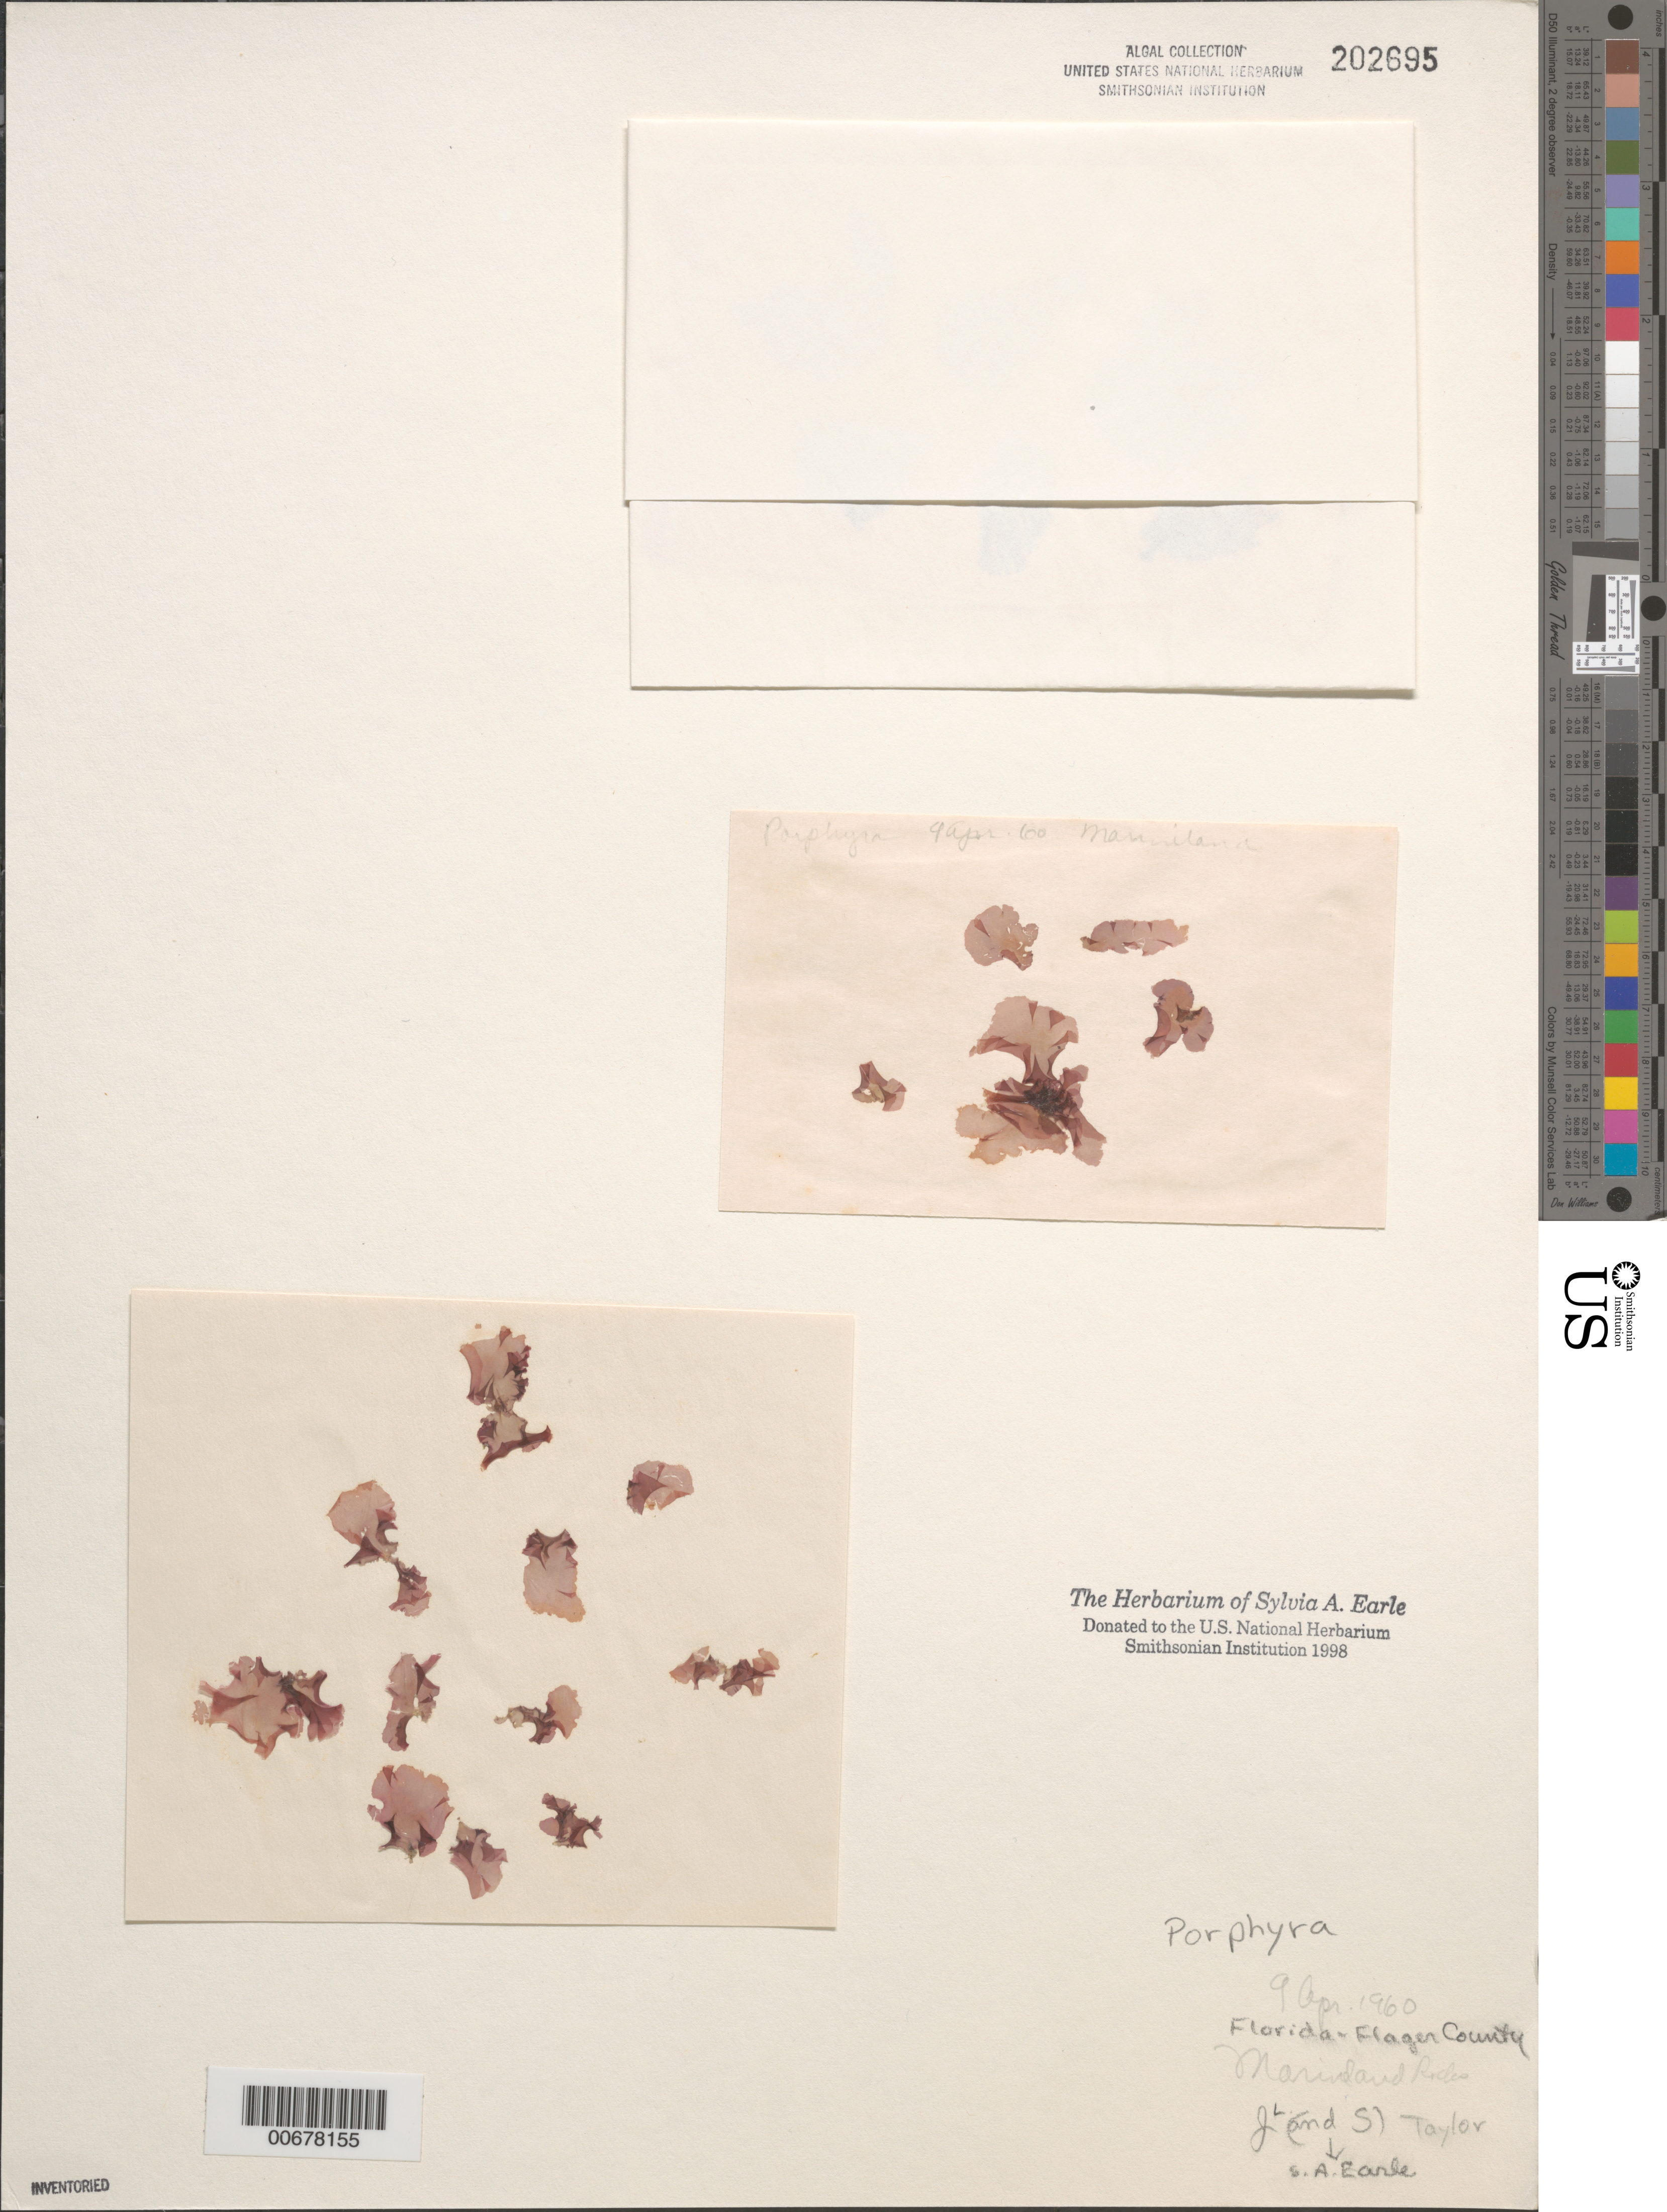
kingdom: Plantae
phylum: Rhodophyta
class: Bangiophyceae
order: Bangiales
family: Bangiaceae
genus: Porphyra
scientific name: Porphyra sp.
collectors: J. L. Taylor & S. A. Earle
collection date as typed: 09 Apr 1960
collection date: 1960-04-09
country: United States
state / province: Florida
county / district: Flagler County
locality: Marineland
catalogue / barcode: US 202695